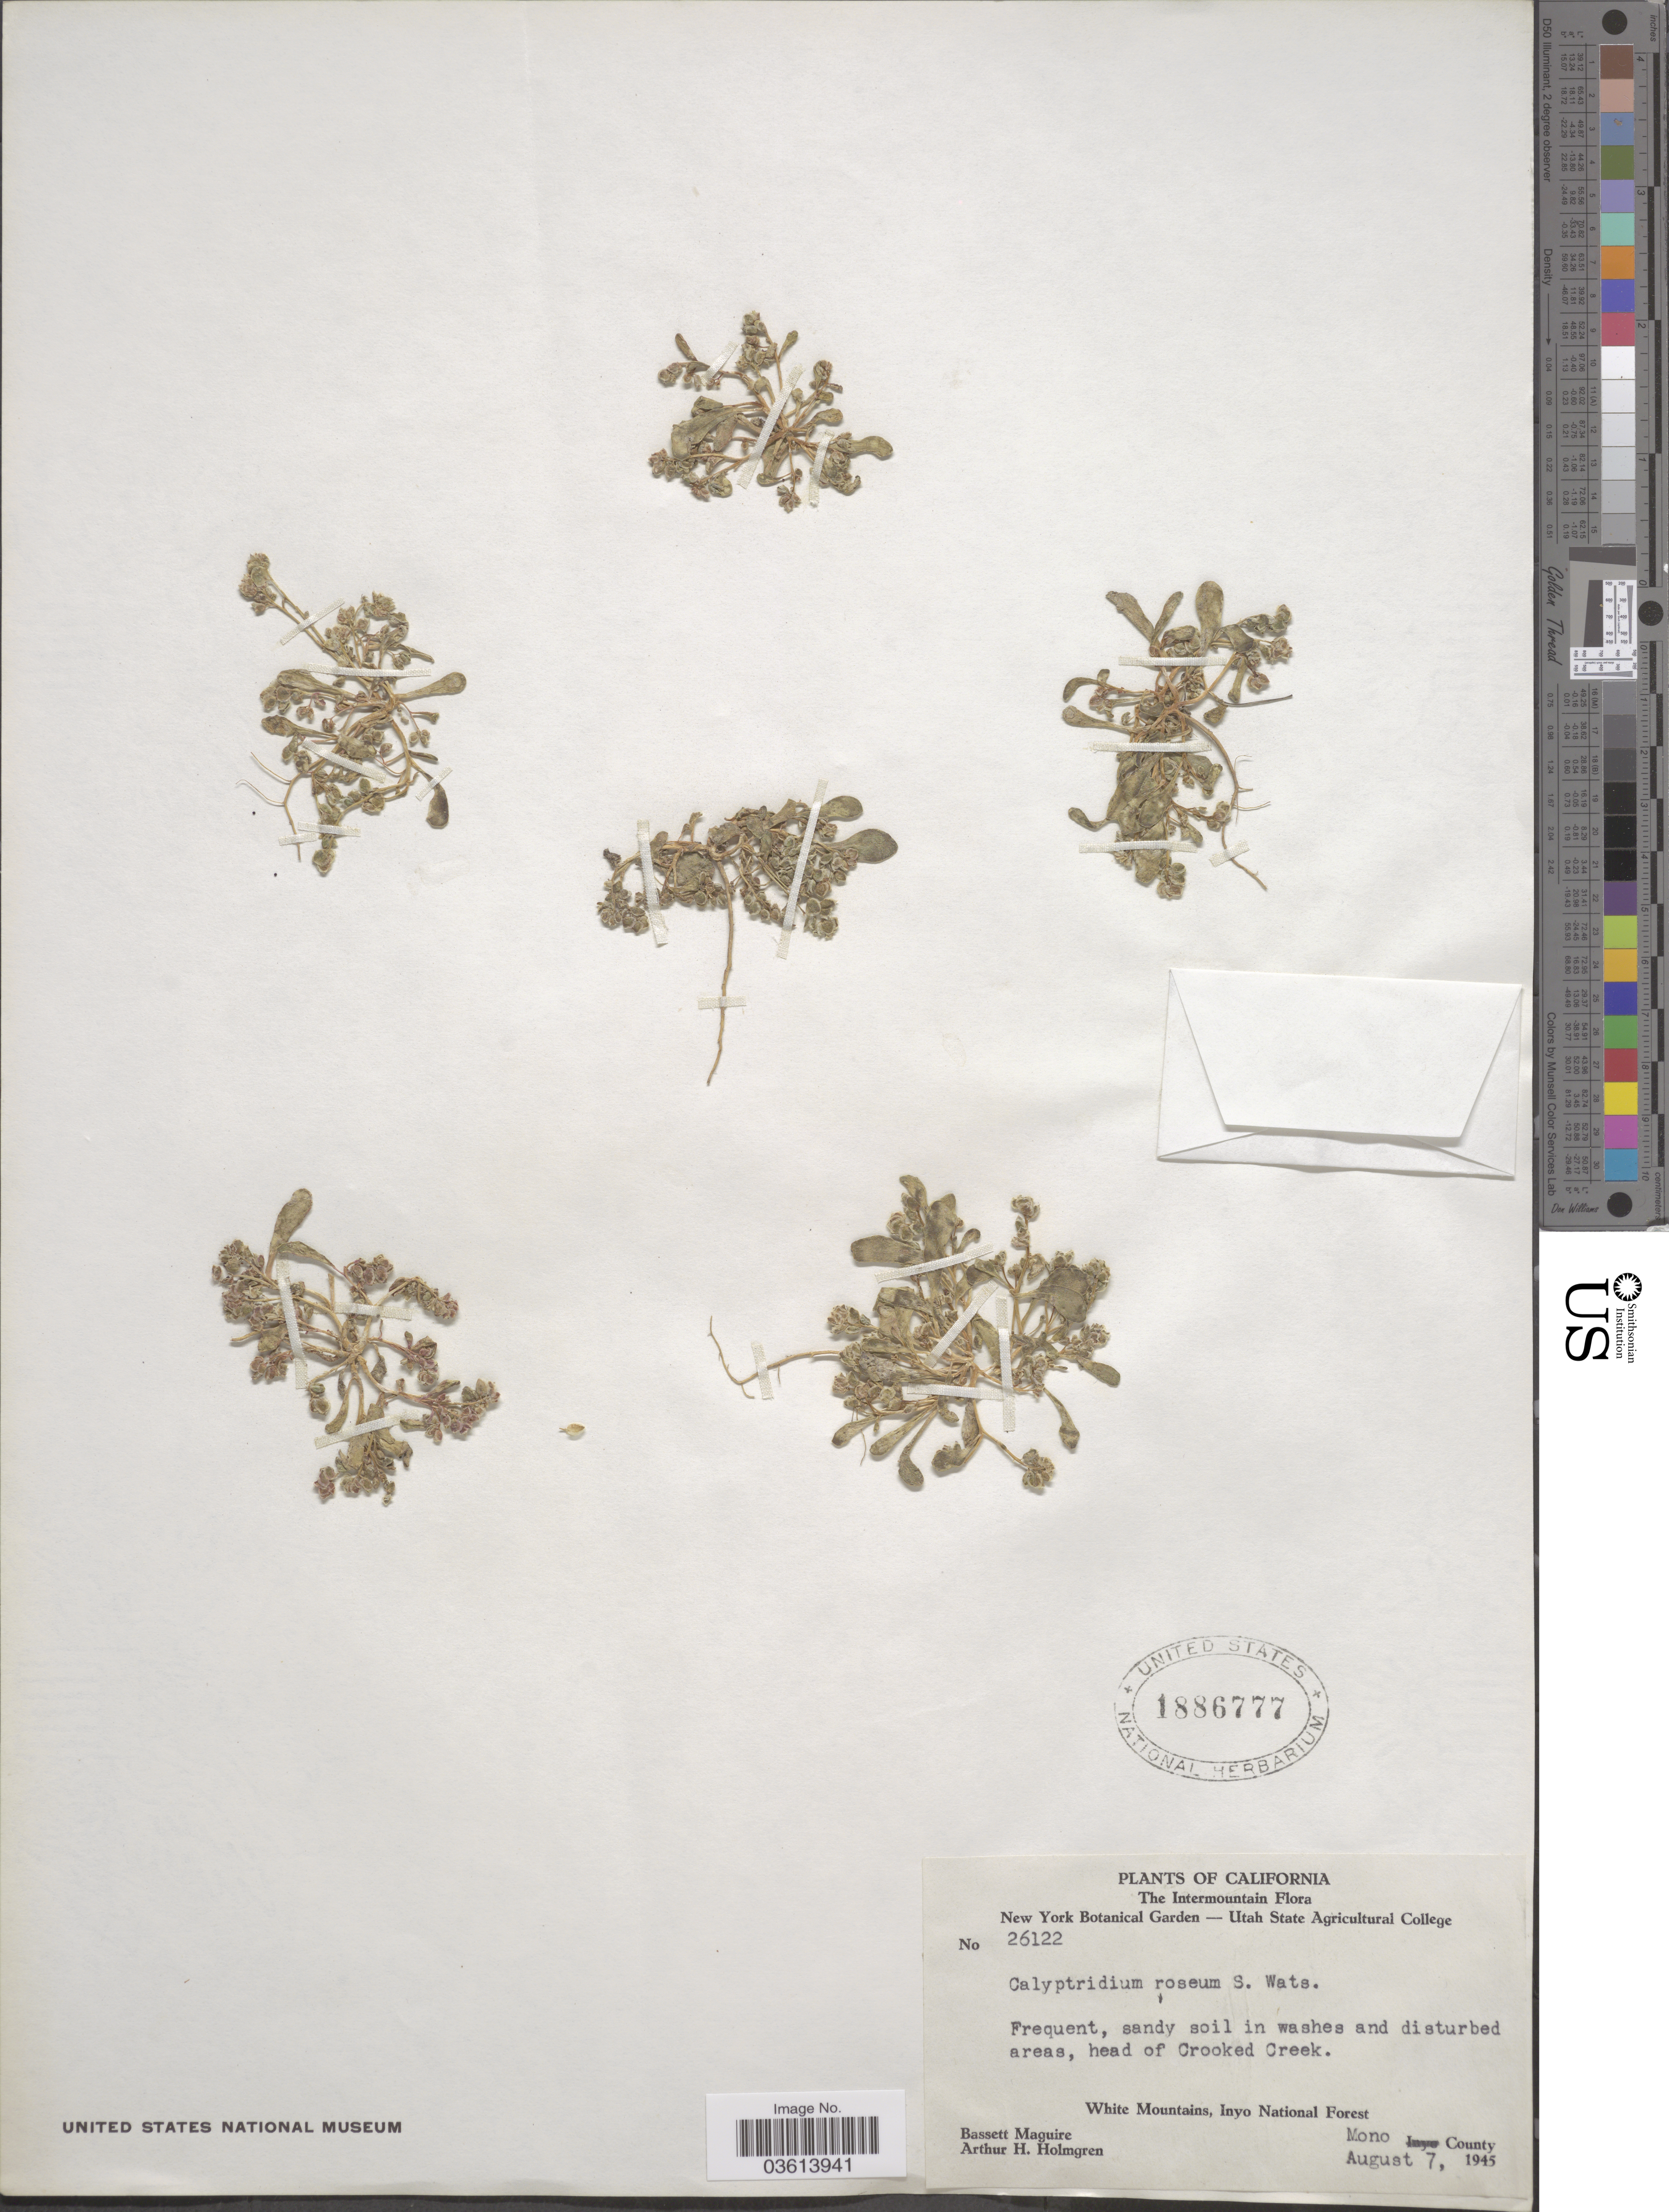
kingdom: Plantae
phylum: Tracheophyta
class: Magnoliopsida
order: Caryophyllales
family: Montiaceae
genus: Calyptridium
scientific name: Calyptridium roseum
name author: S. Watson in C. King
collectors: B. Maguire & A. H. Holmgren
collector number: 26122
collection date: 1945-08-07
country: United States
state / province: California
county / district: Mono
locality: The Intermountain. Head of Crooked Creek. White Mountains, Inyo National Forest. Mono County.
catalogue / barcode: US 1886777